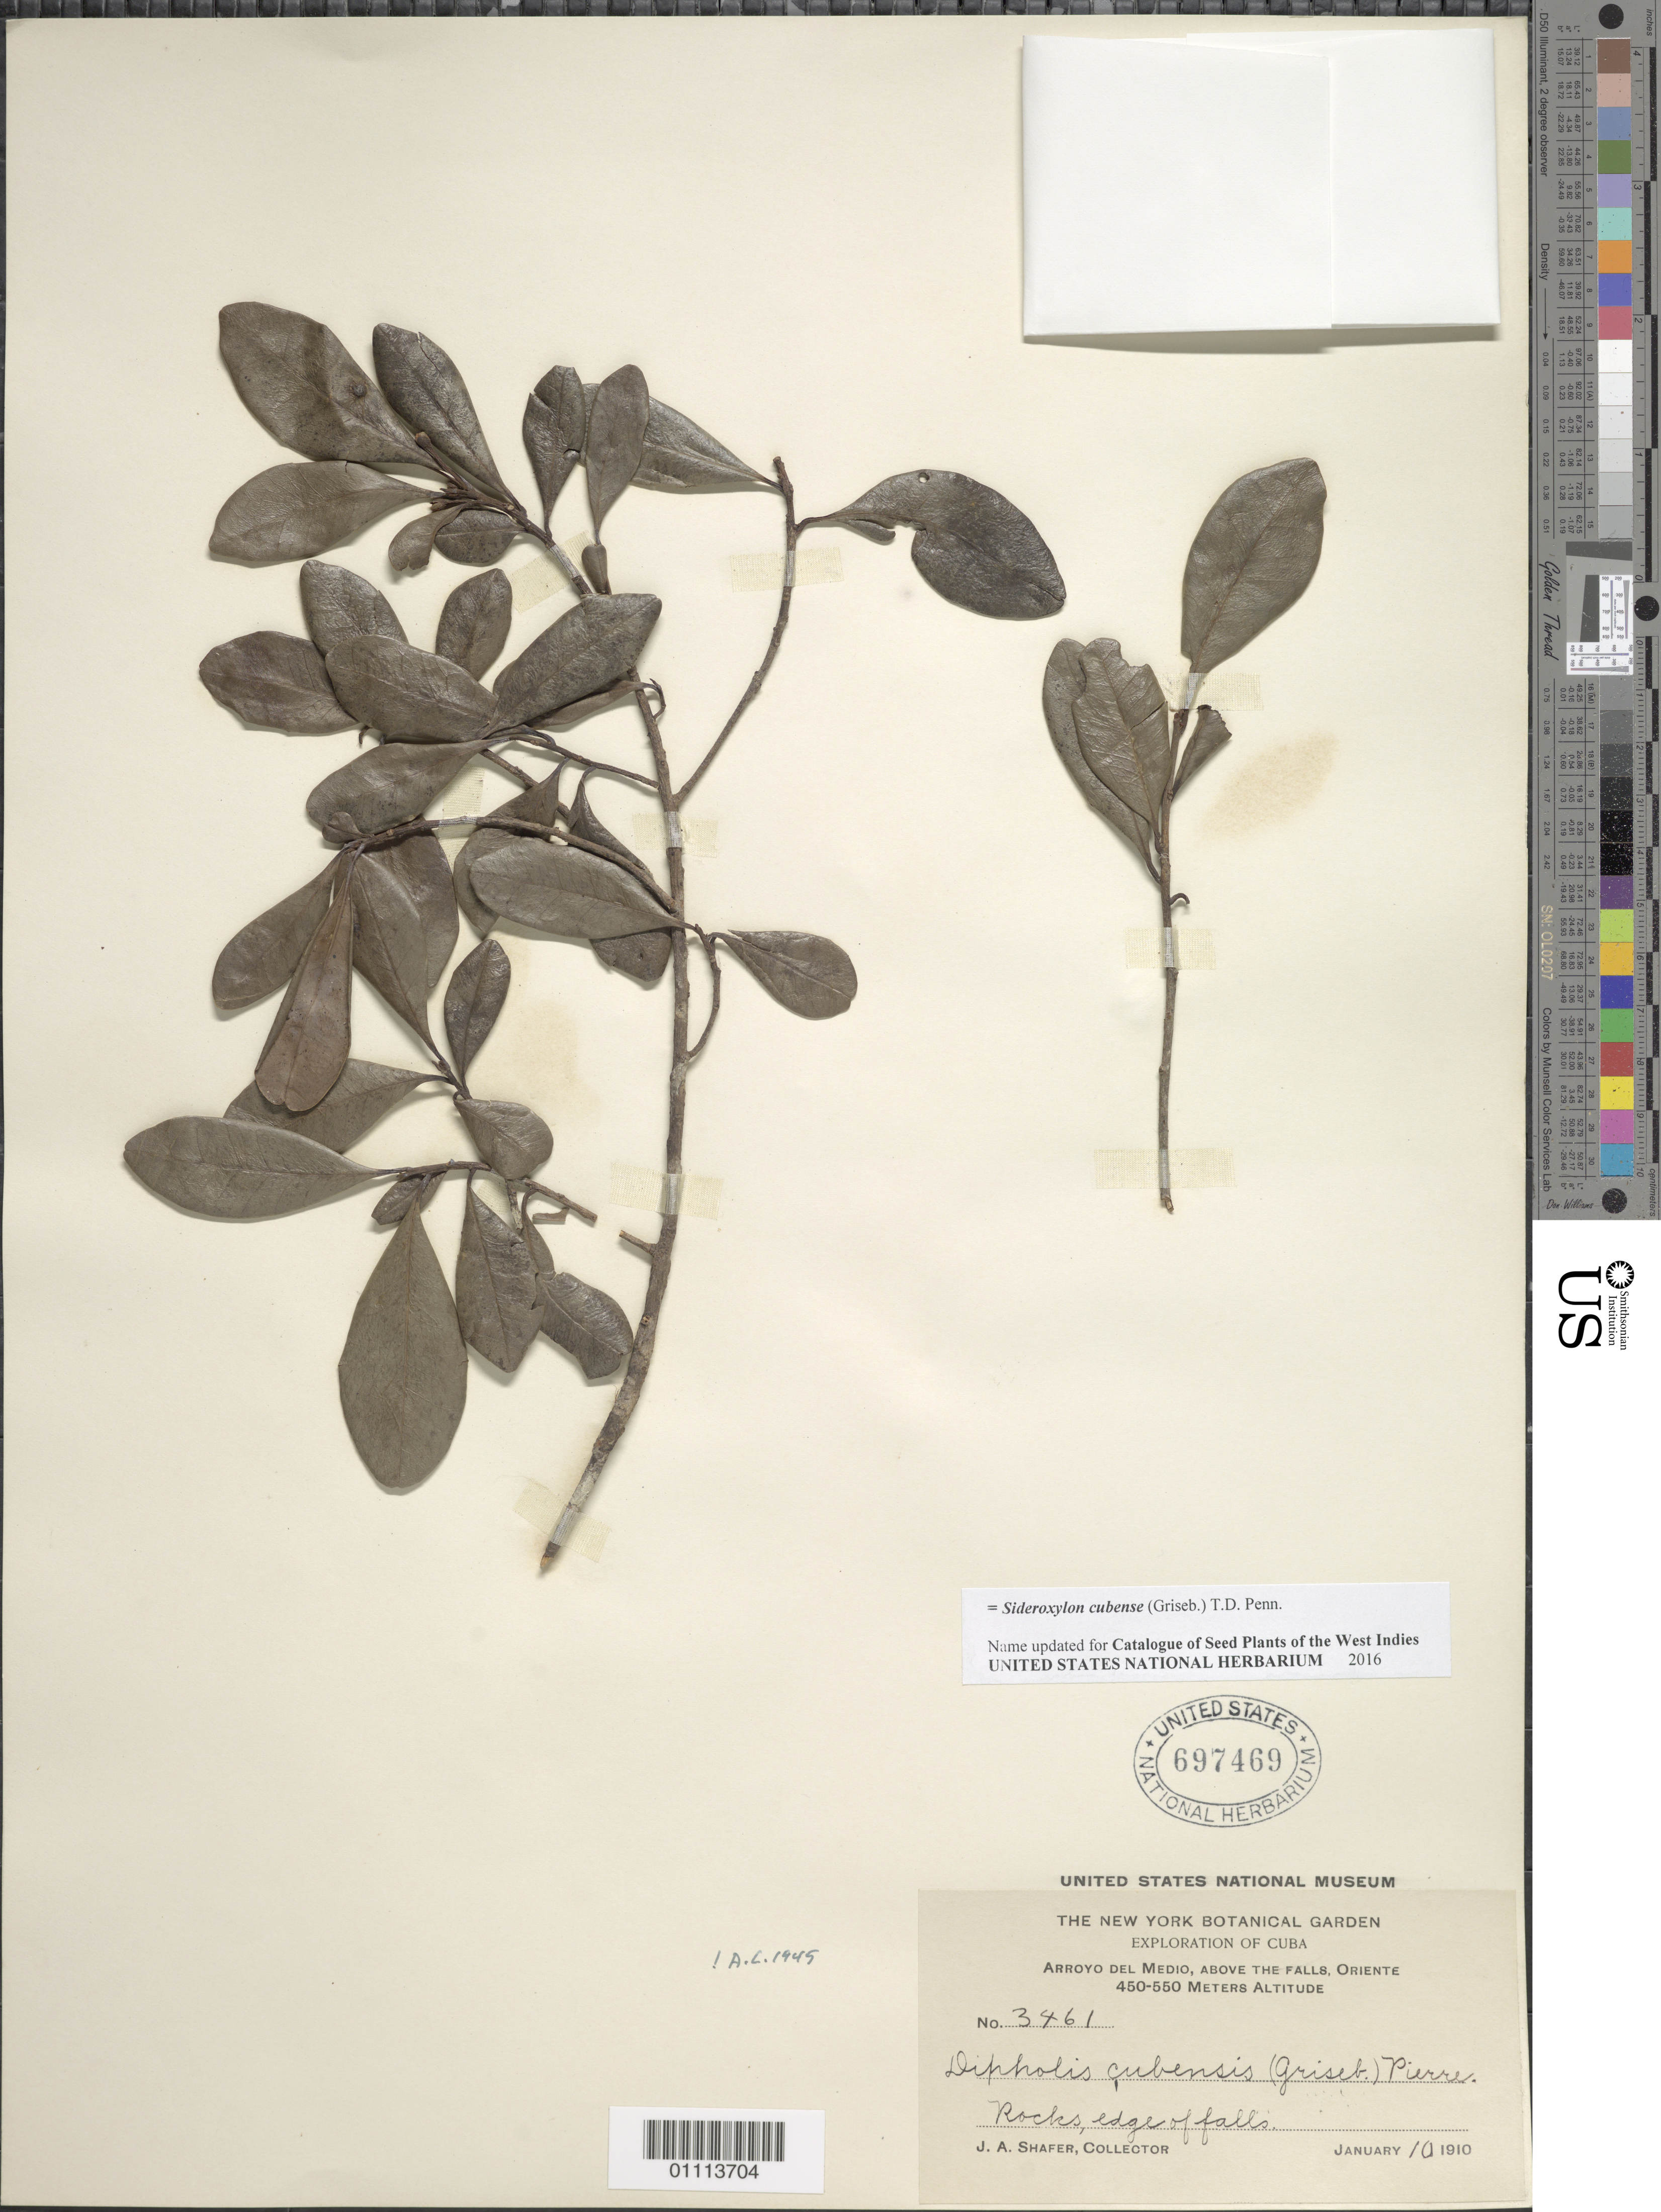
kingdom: Plantae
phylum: Tracheophyta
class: Magnoliopsida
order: Ericales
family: Sapotaceae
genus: Dipholis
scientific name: Dipholis cubensis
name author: (Griseb.) Pierre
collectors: J. A. Shafer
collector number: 3461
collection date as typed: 10 Jan 1910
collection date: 1910-01-10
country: Cuba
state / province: Holguín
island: Cuba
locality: Arroyo del Medio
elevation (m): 450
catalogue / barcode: US 697469